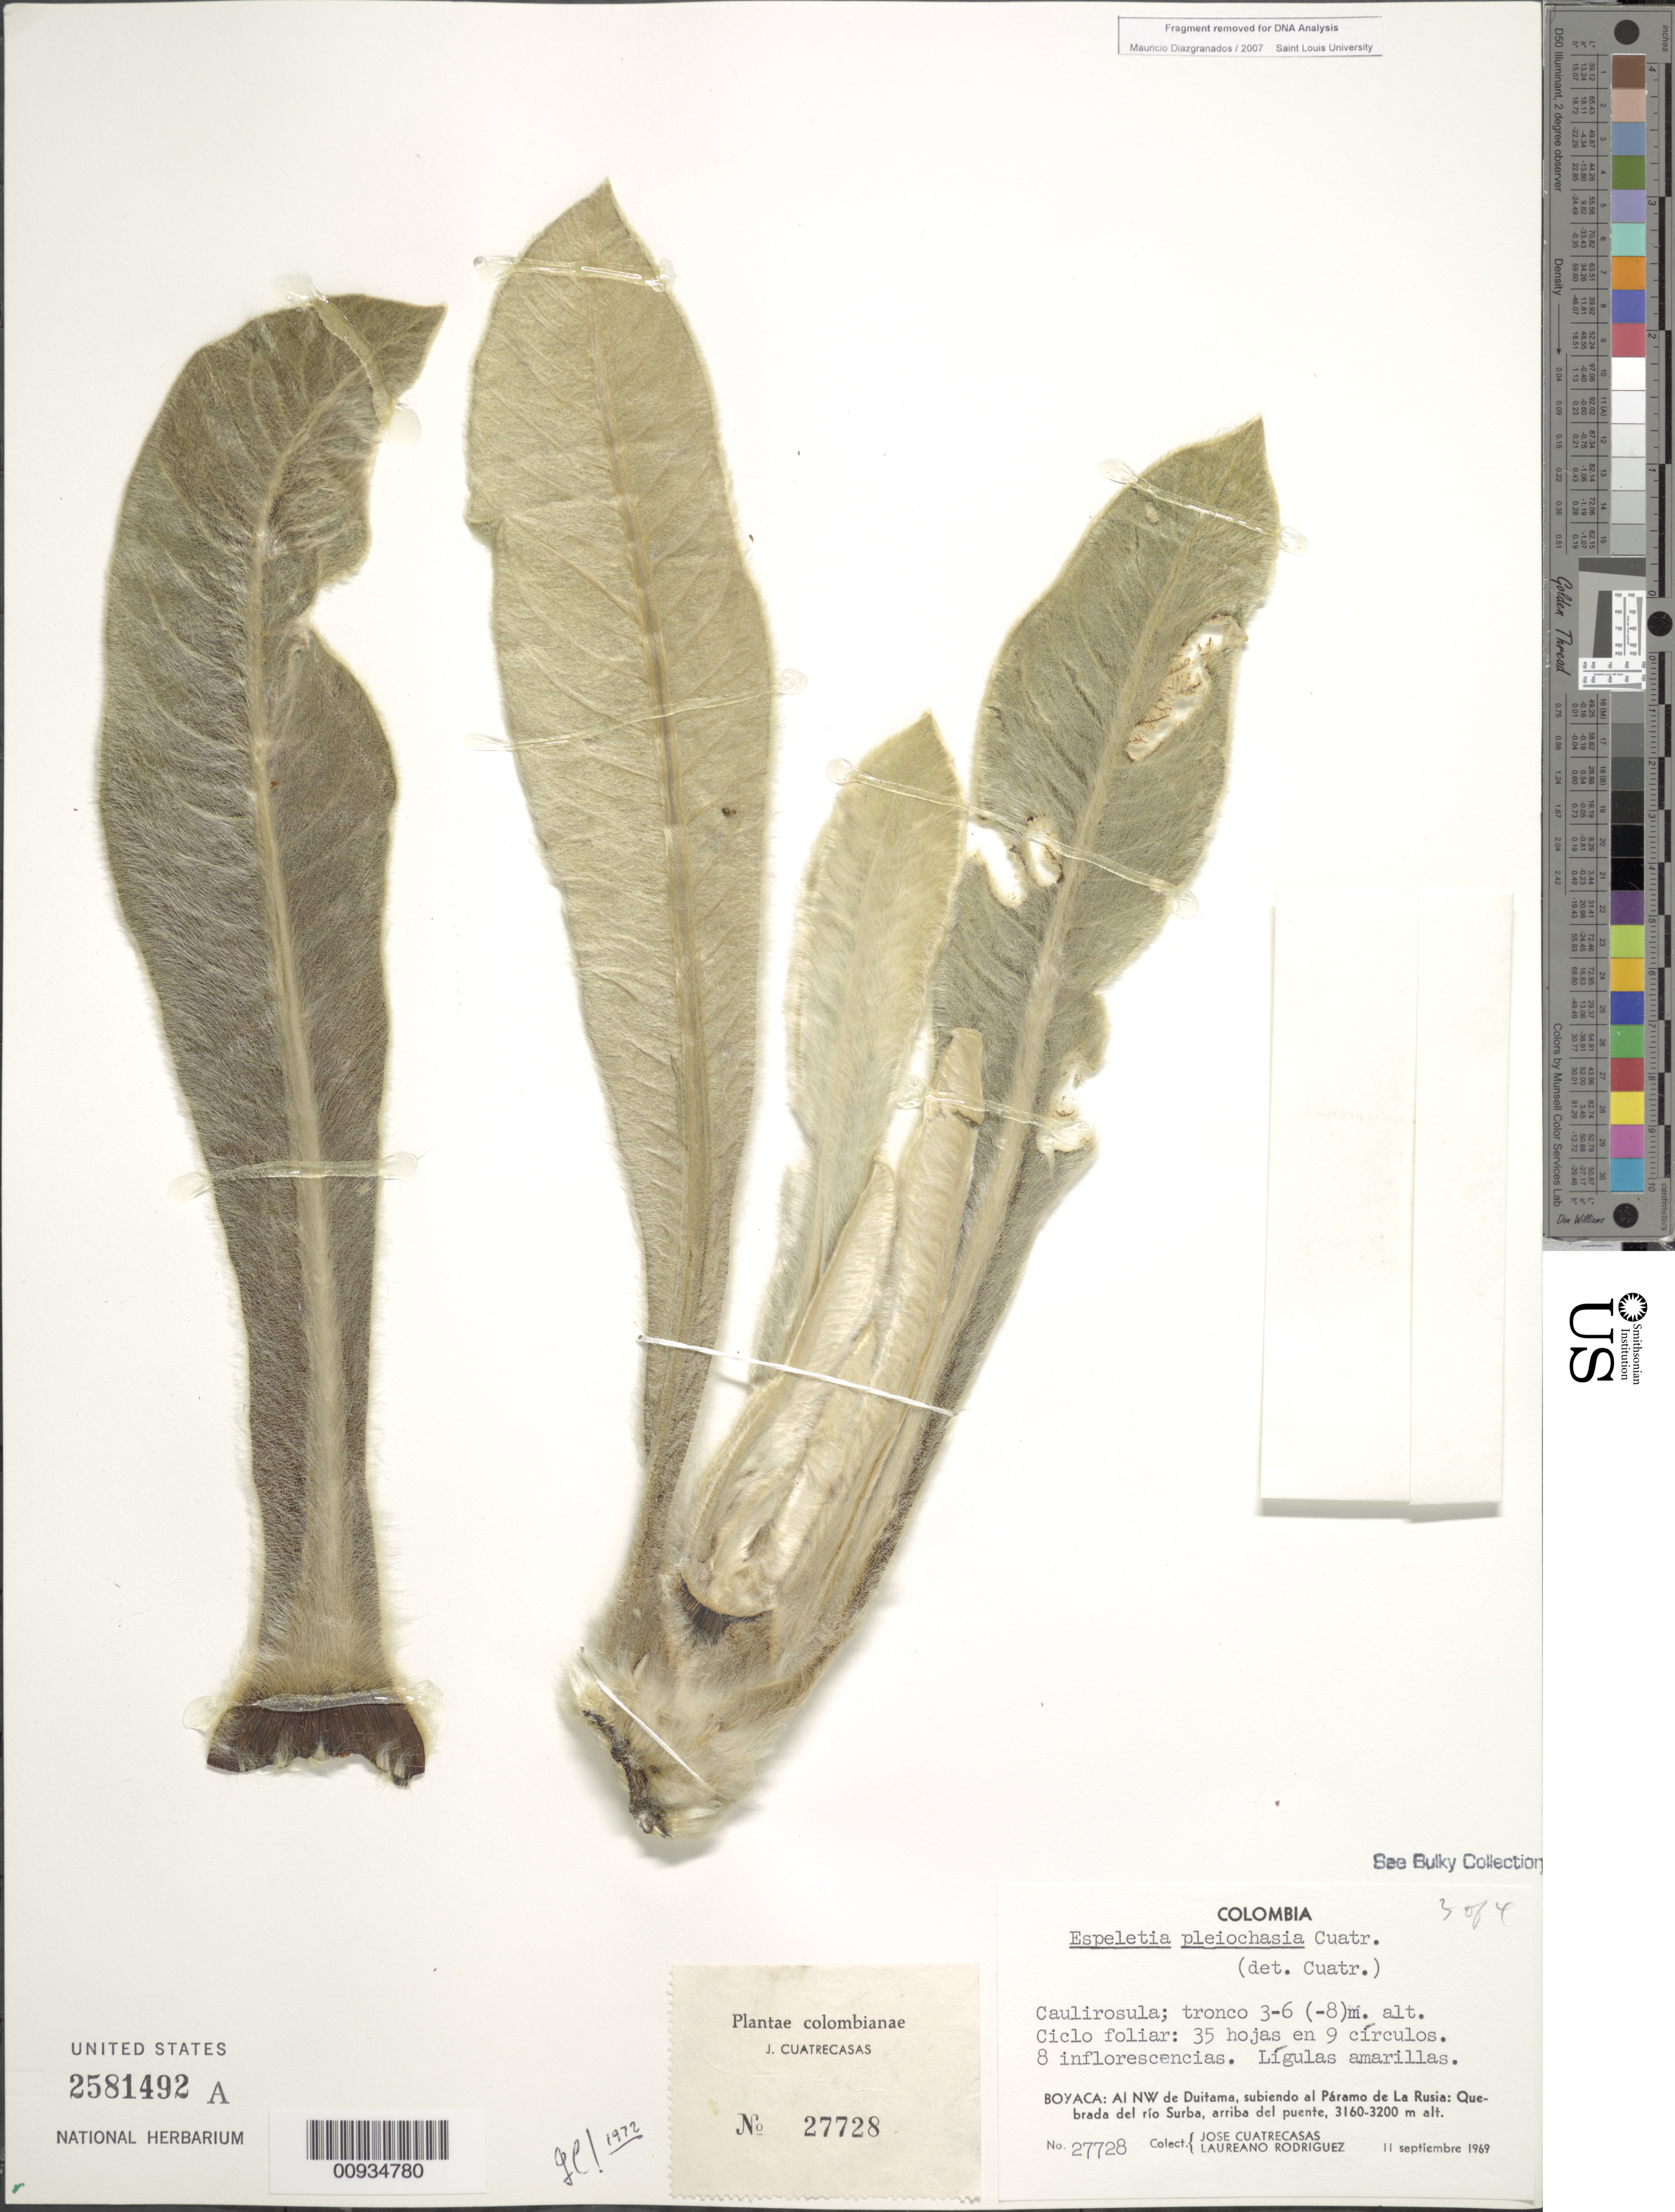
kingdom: Plantae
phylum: Tracheophyta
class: Magnoliopsida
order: Asterales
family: Asteraceae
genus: Espeletiopsis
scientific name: Espeletiopsis pleiochasia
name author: (Cuatrec.) Cuatrec.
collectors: J. Cuatrecasas & L. Rodriguez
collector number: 27728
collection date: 1969-09-11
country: Colombia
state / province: Boyacá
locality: Al NW de Duitama, subiendo al Paramo de La Rusia, Quebrada del rio Surba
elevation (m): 3160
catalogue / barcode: US 2581492A